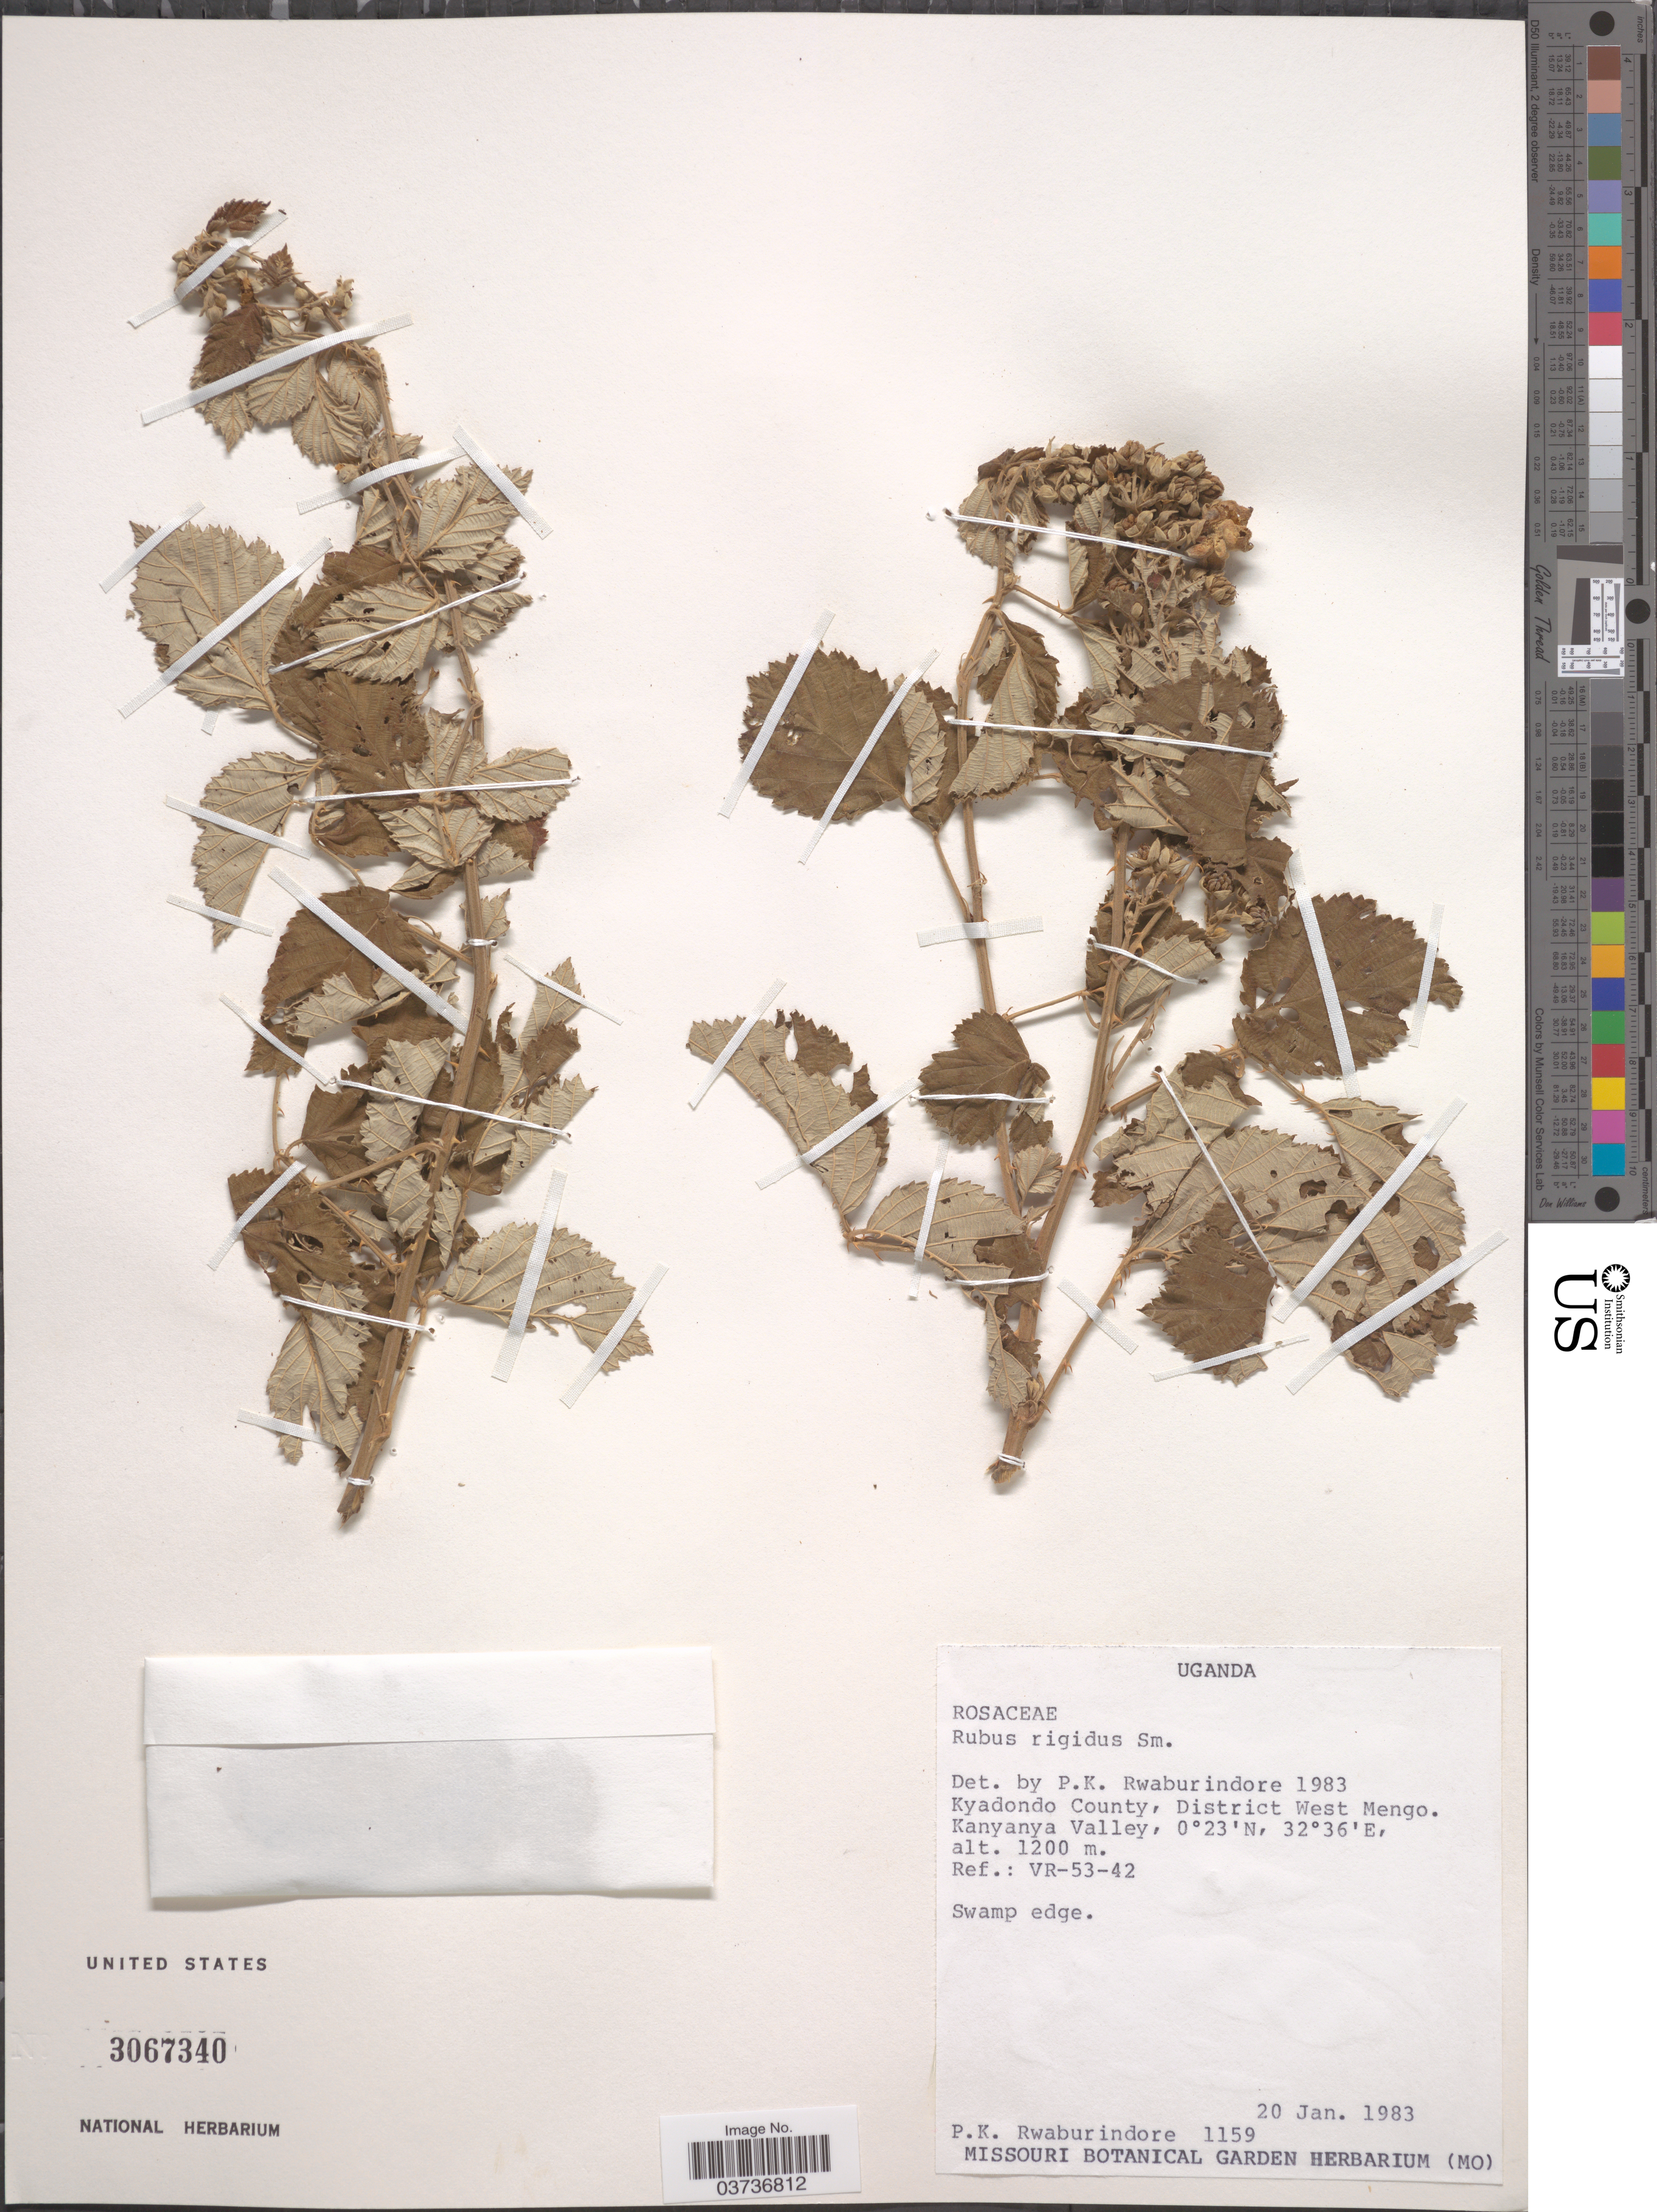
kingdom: Plantae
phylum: Tracheophyta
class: Magnoliopsida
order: Rosales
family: Rosaceae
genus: Rubus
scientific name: Rubus rigidus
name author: Sm.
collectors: P. Rwaburindore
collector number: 1159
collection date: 1983-01-20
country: Uganda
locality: Kyadondo County, District West Mengo. Kanyanya Valley.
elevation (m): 1200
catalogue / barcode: US 3067340